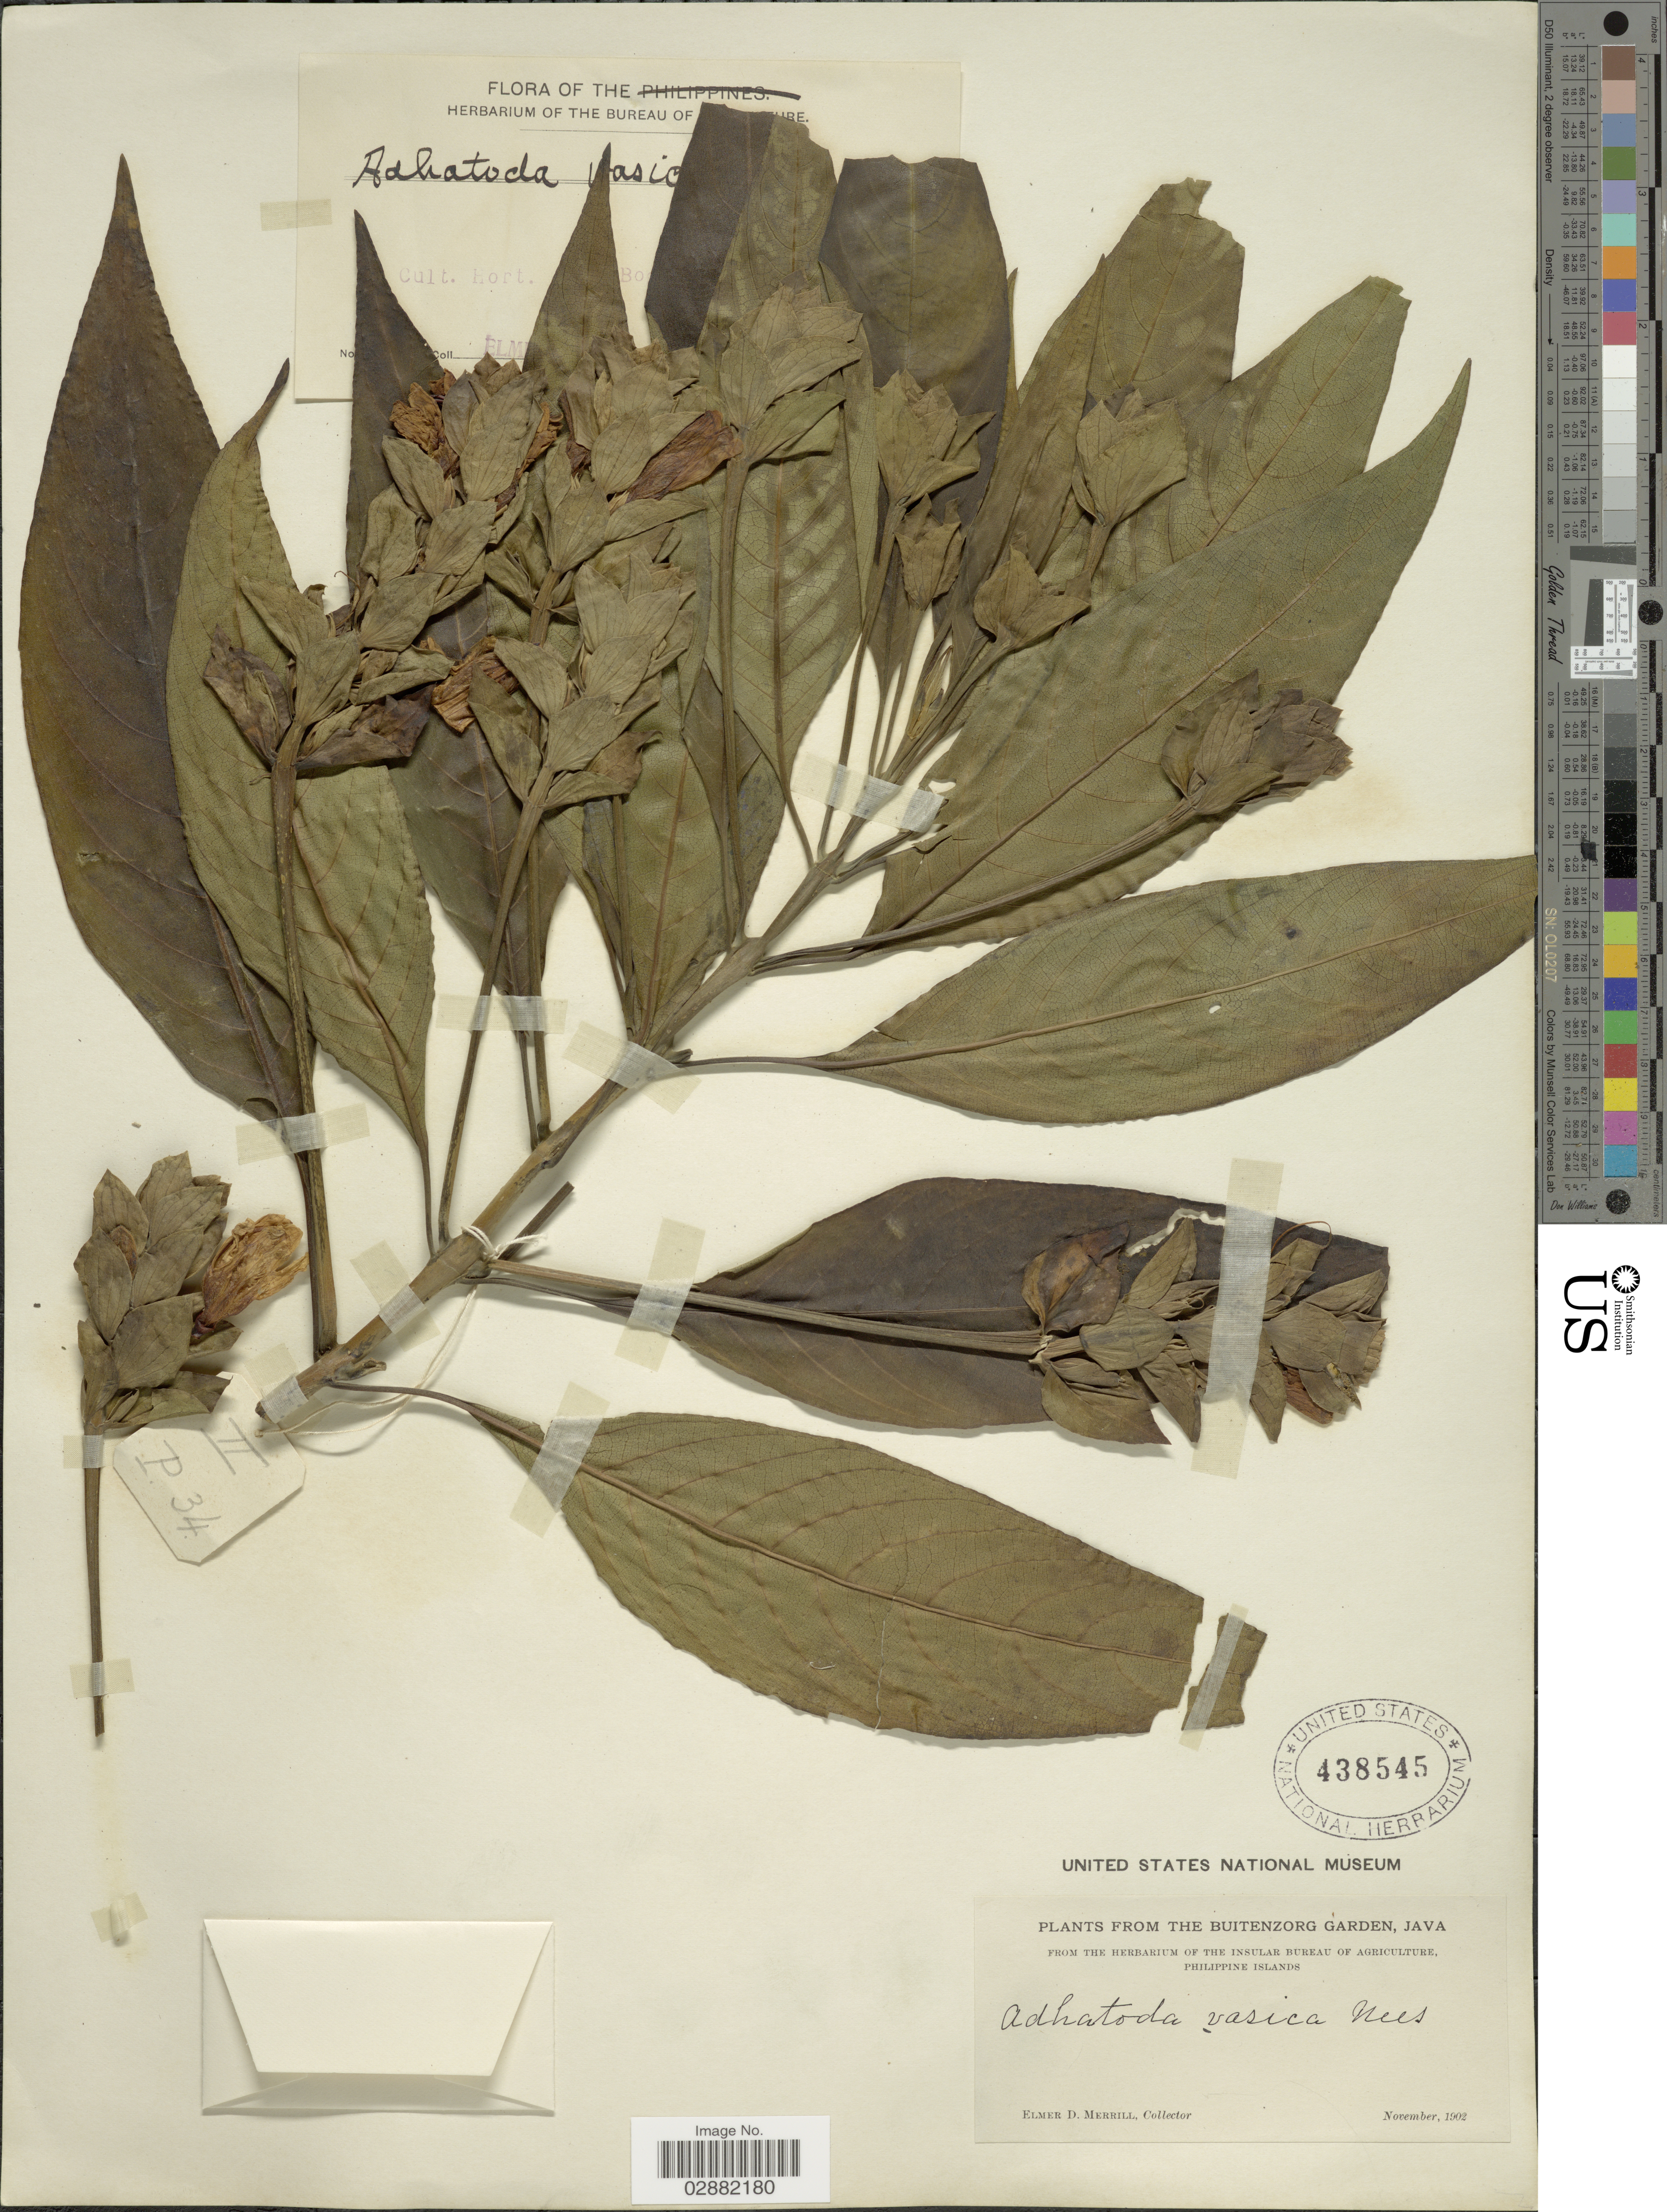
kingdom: Plantae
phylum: Tracheophyta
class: Magnoliopsida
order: Lamiales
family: Acanthaceae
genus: Justicia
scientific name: Justicia adhatoda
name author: L.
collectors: E. Merrill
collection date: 1902-11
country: Indonesia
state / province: Java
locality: The Buitenzorg Garden, Java.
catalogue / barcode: US 438545